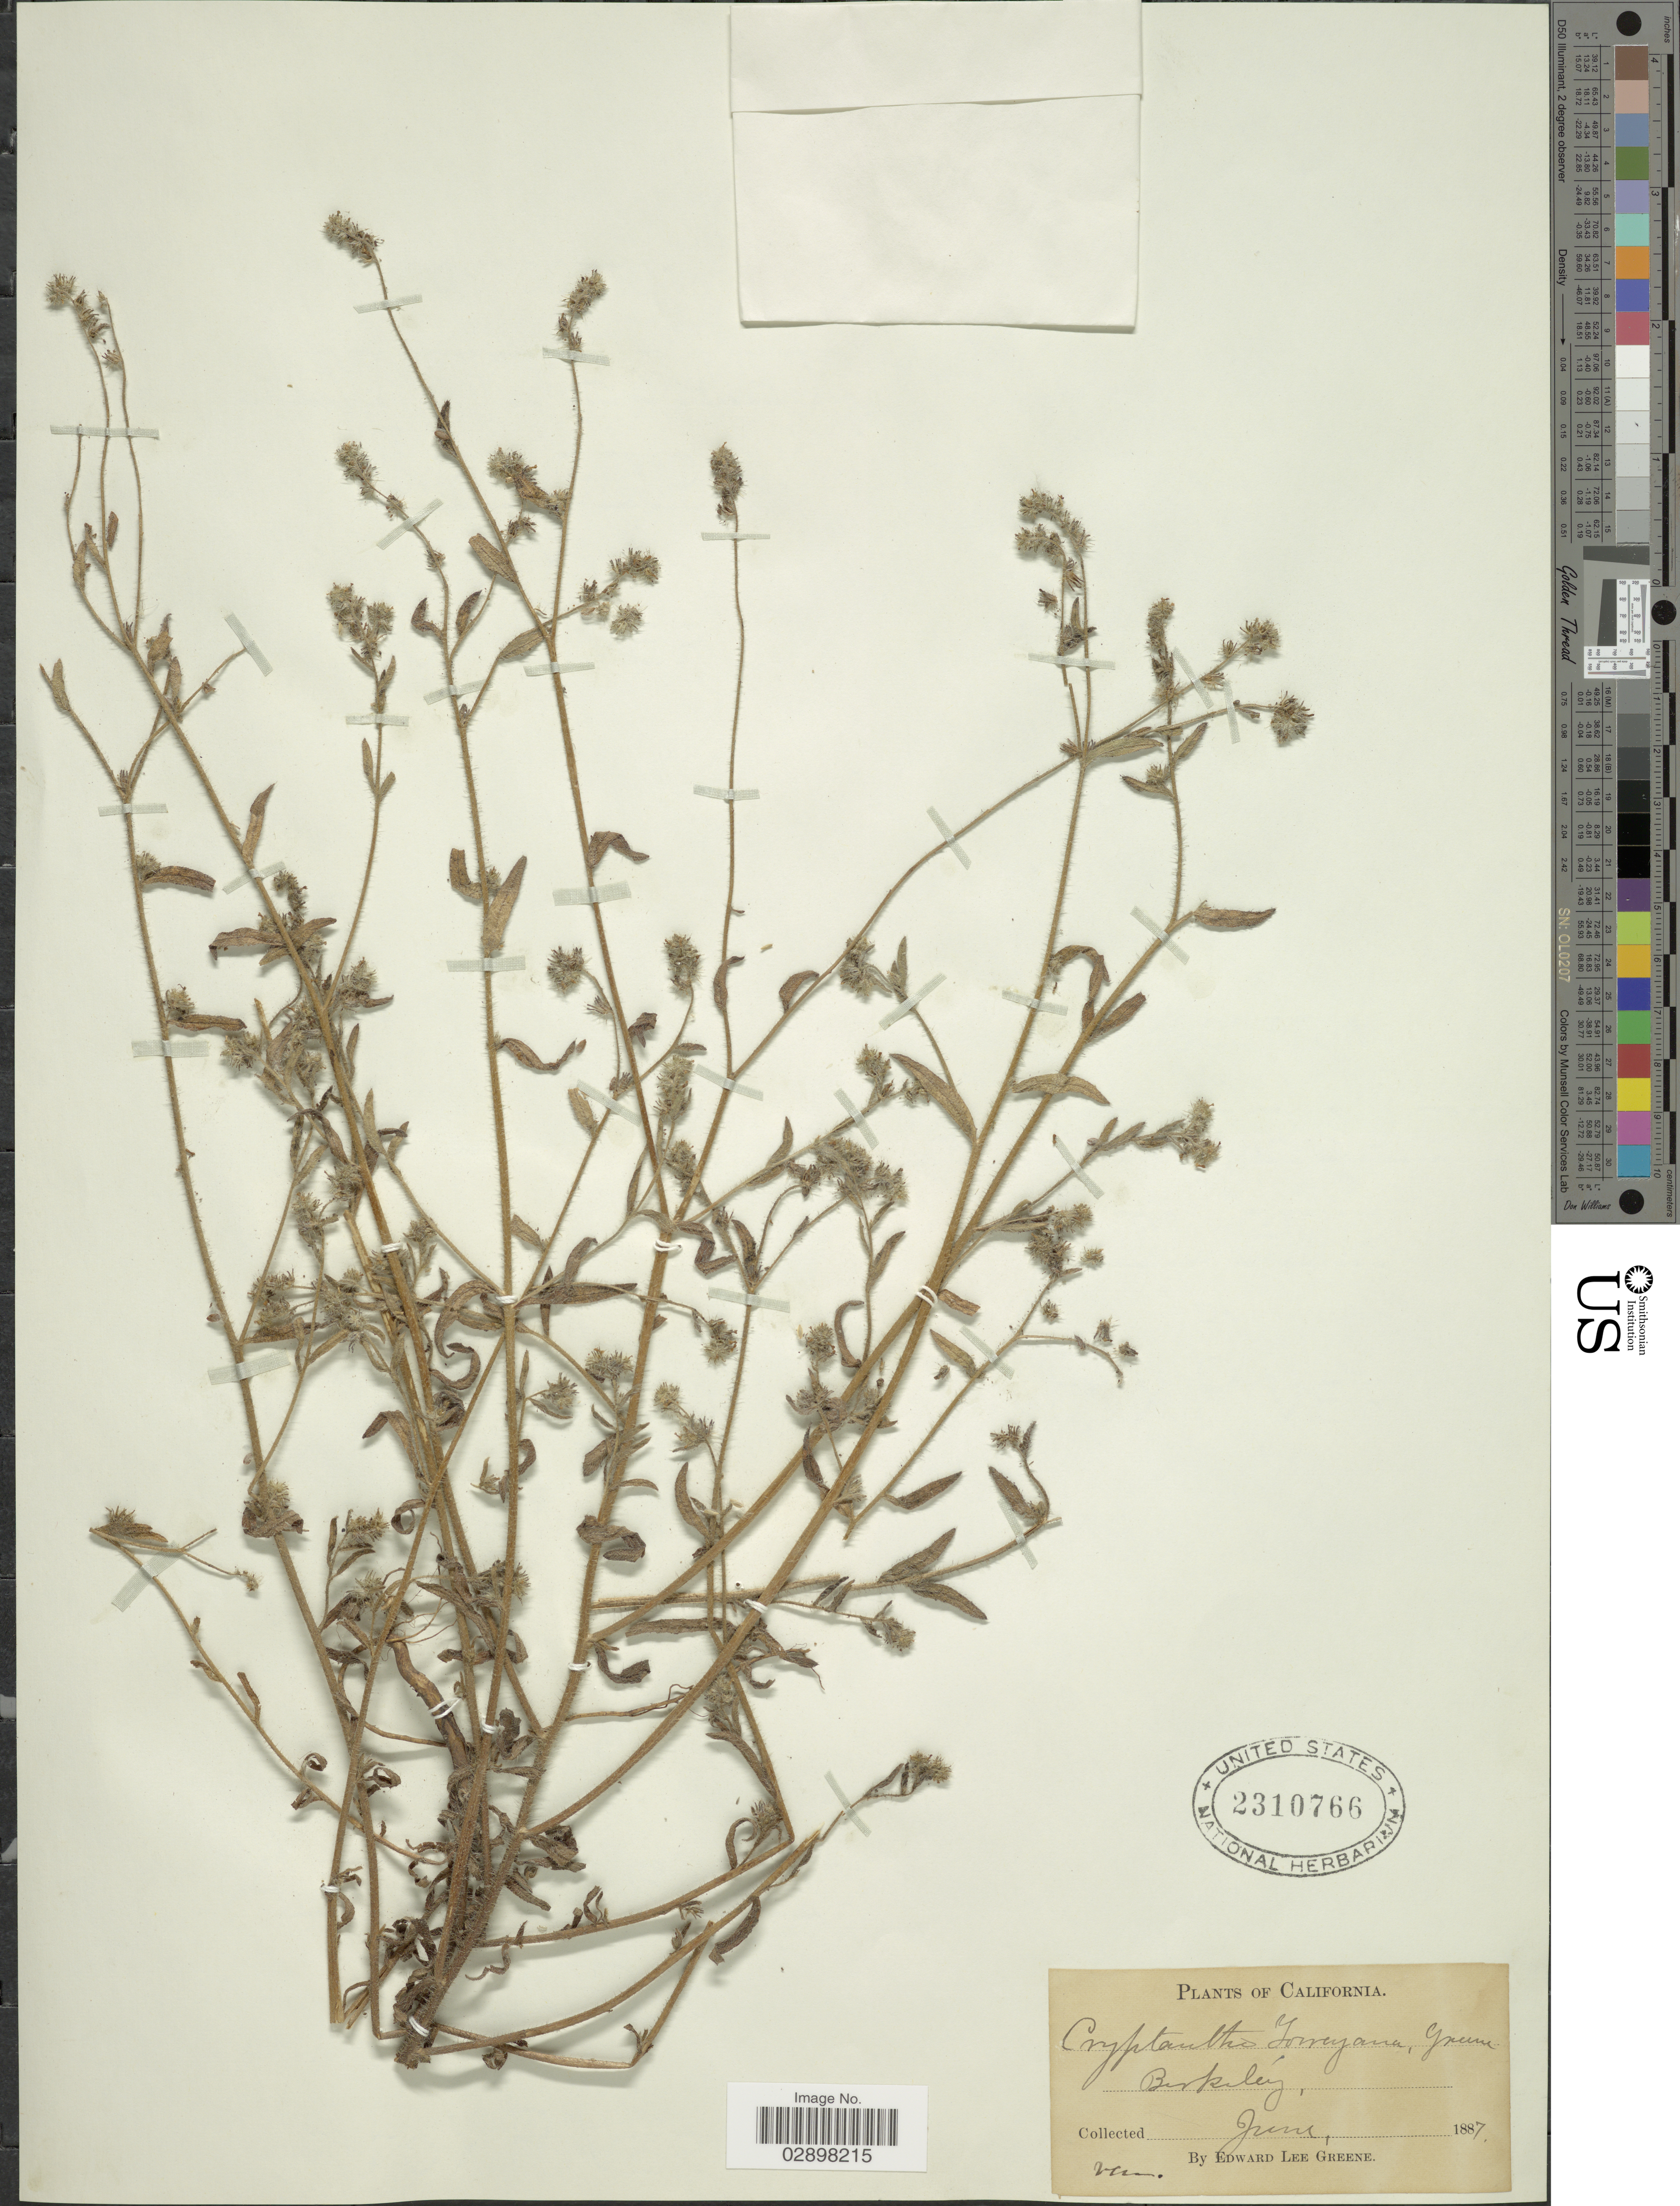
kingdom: Plantae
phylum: Tracheophyta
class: Magnoliopsida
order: Boraginales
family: Boraginaceae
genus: Cryptantha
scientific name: Cryptantha torreyana var. genuina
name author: I.M. Johnst.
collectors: E. L. Greene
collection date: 1887-06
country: United States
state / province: California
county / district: Alameda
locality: Berkeley.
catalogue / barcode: US 2310766